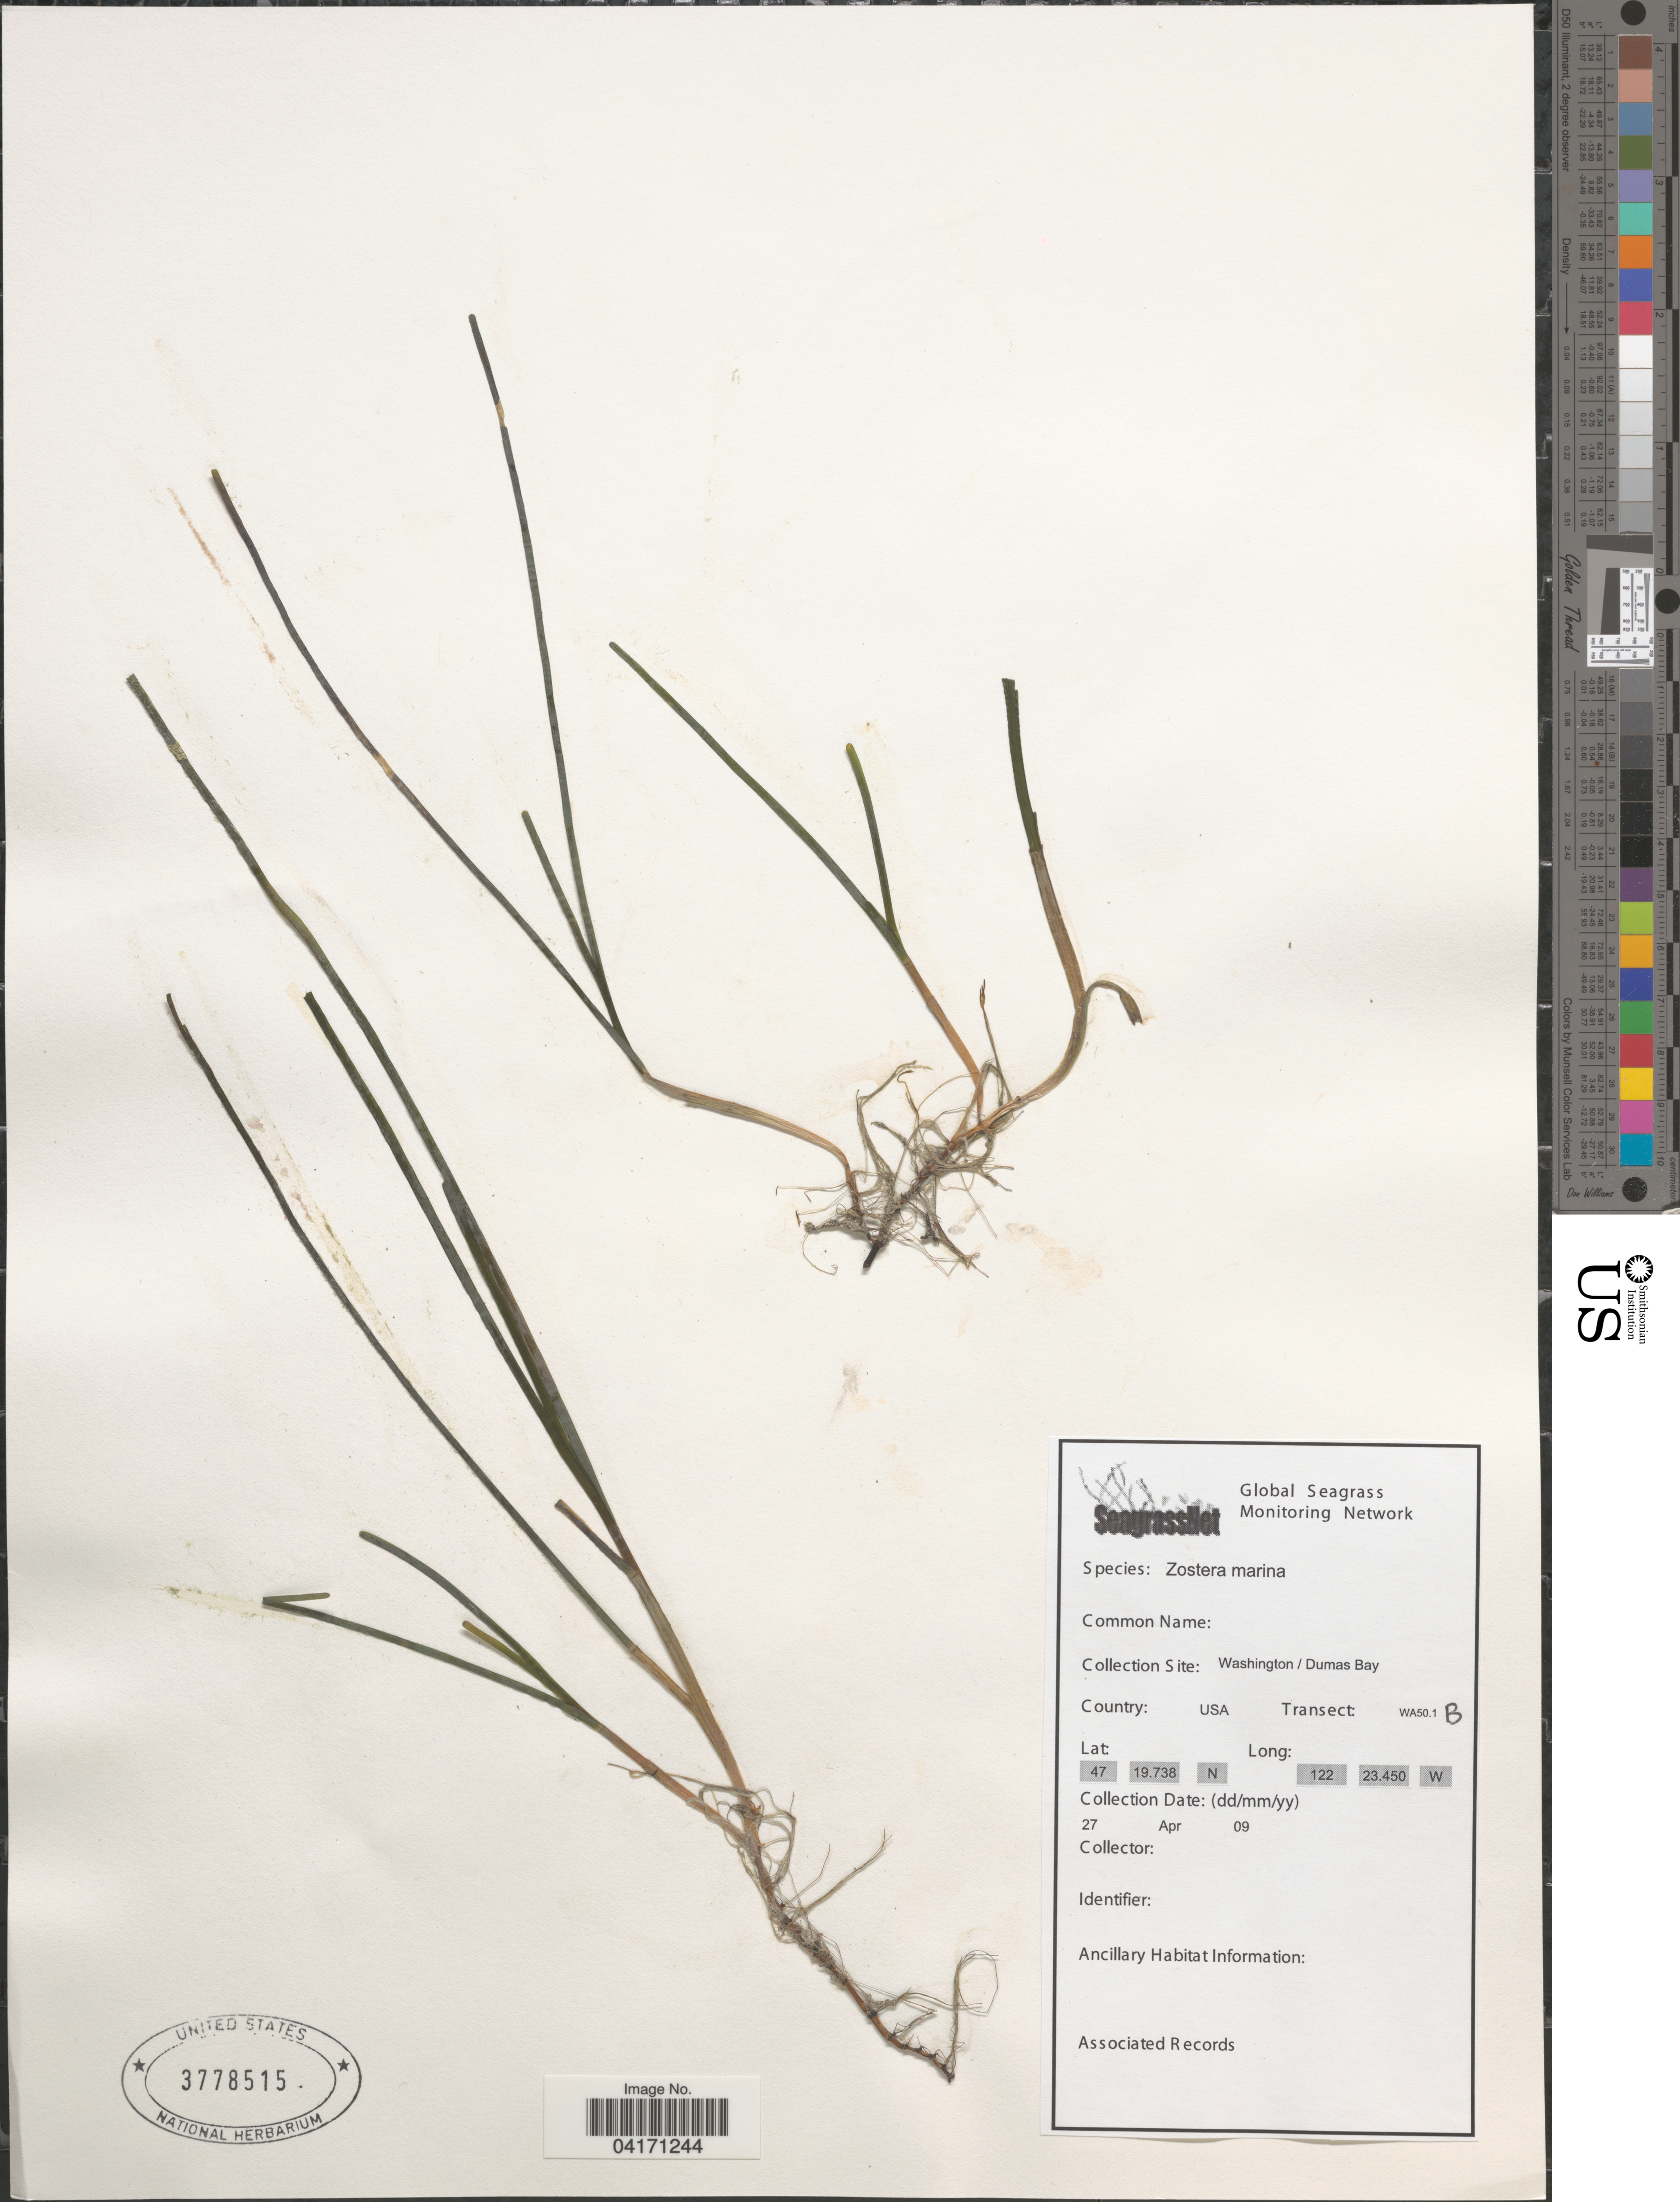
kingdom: Plantae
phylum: Tracheophyta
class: Liliopsida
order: Alismatales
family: Zosteraceae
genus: Zostera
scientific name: Zostera marina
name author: L.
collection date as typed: Transcribed d/m/y: 27/4/9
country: United States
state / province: Washington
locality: Dumas Bay. Transect: WA50.1 B.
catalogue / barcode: US 3778515